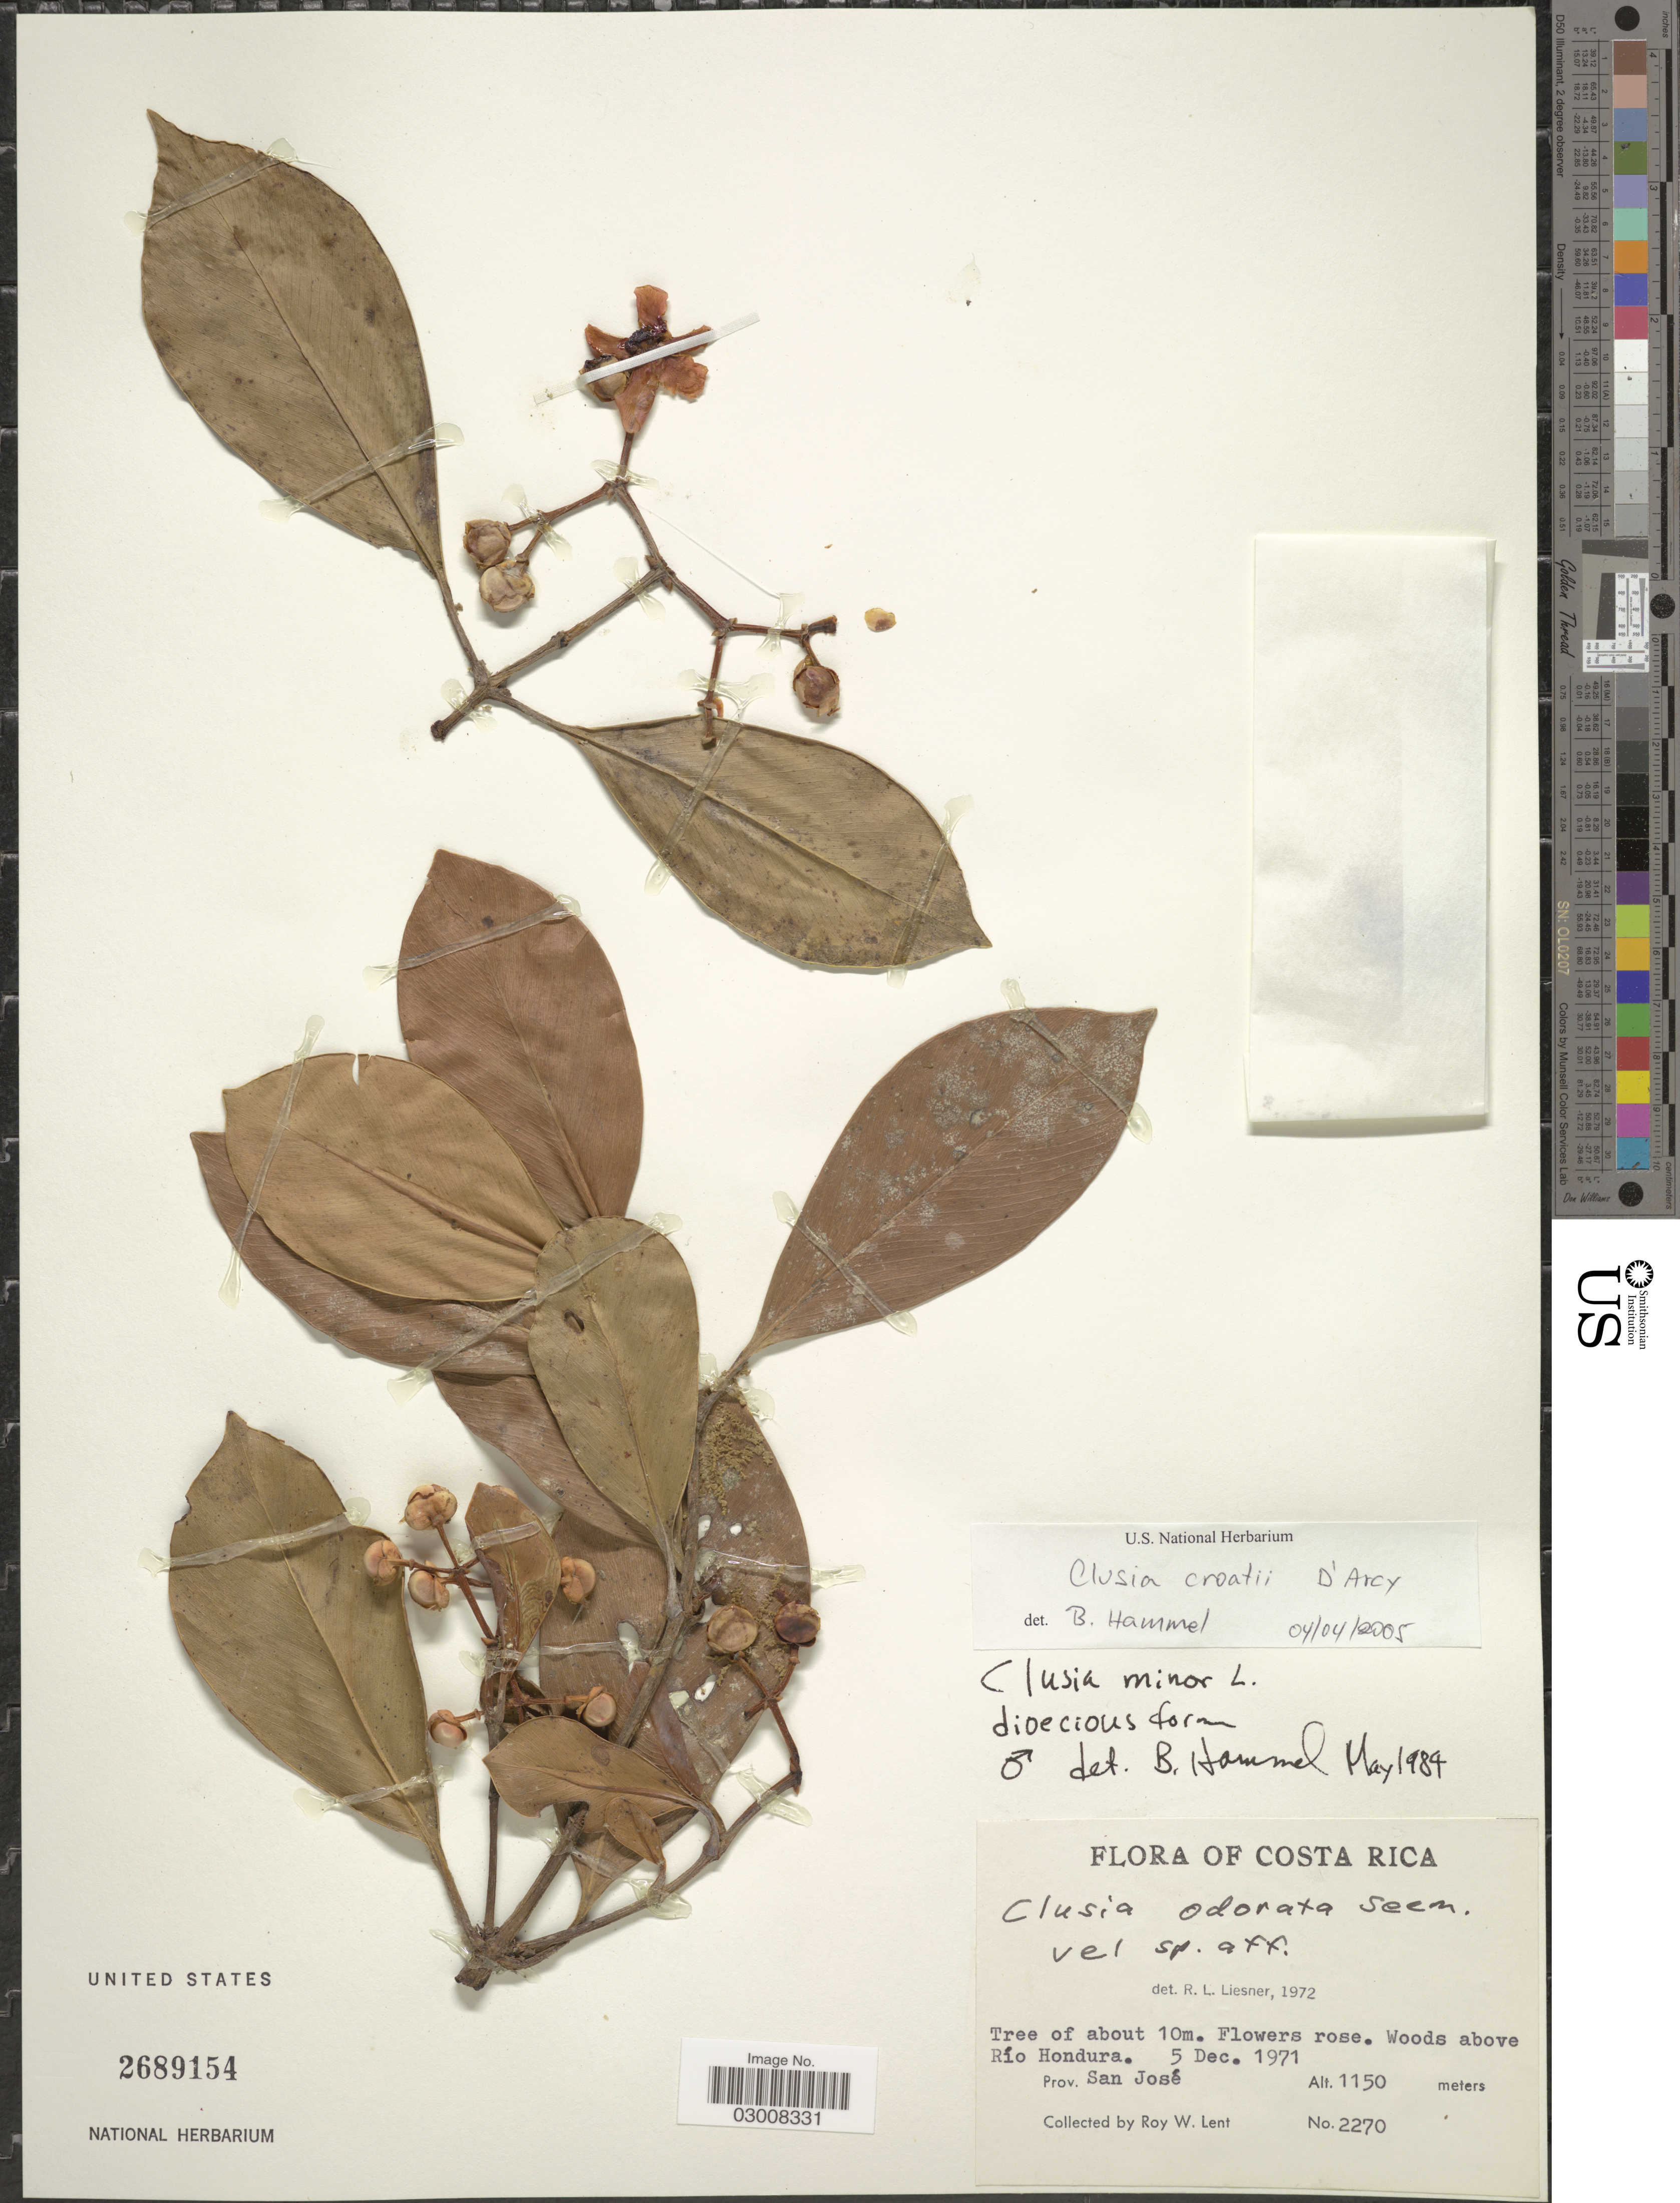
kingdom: Plantae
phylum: Tracheophyta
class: Magnoliopsida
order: Malpighiales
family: Clusiaceae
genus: Clusia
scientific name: Clusia croatii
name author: D'Arcy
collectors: R. W. Lent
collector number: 2270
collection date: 1971-12-05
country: Costa Rica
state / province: San José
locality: Río Hondura, Prov. San José.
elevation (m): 1150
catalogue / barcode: US 2689154